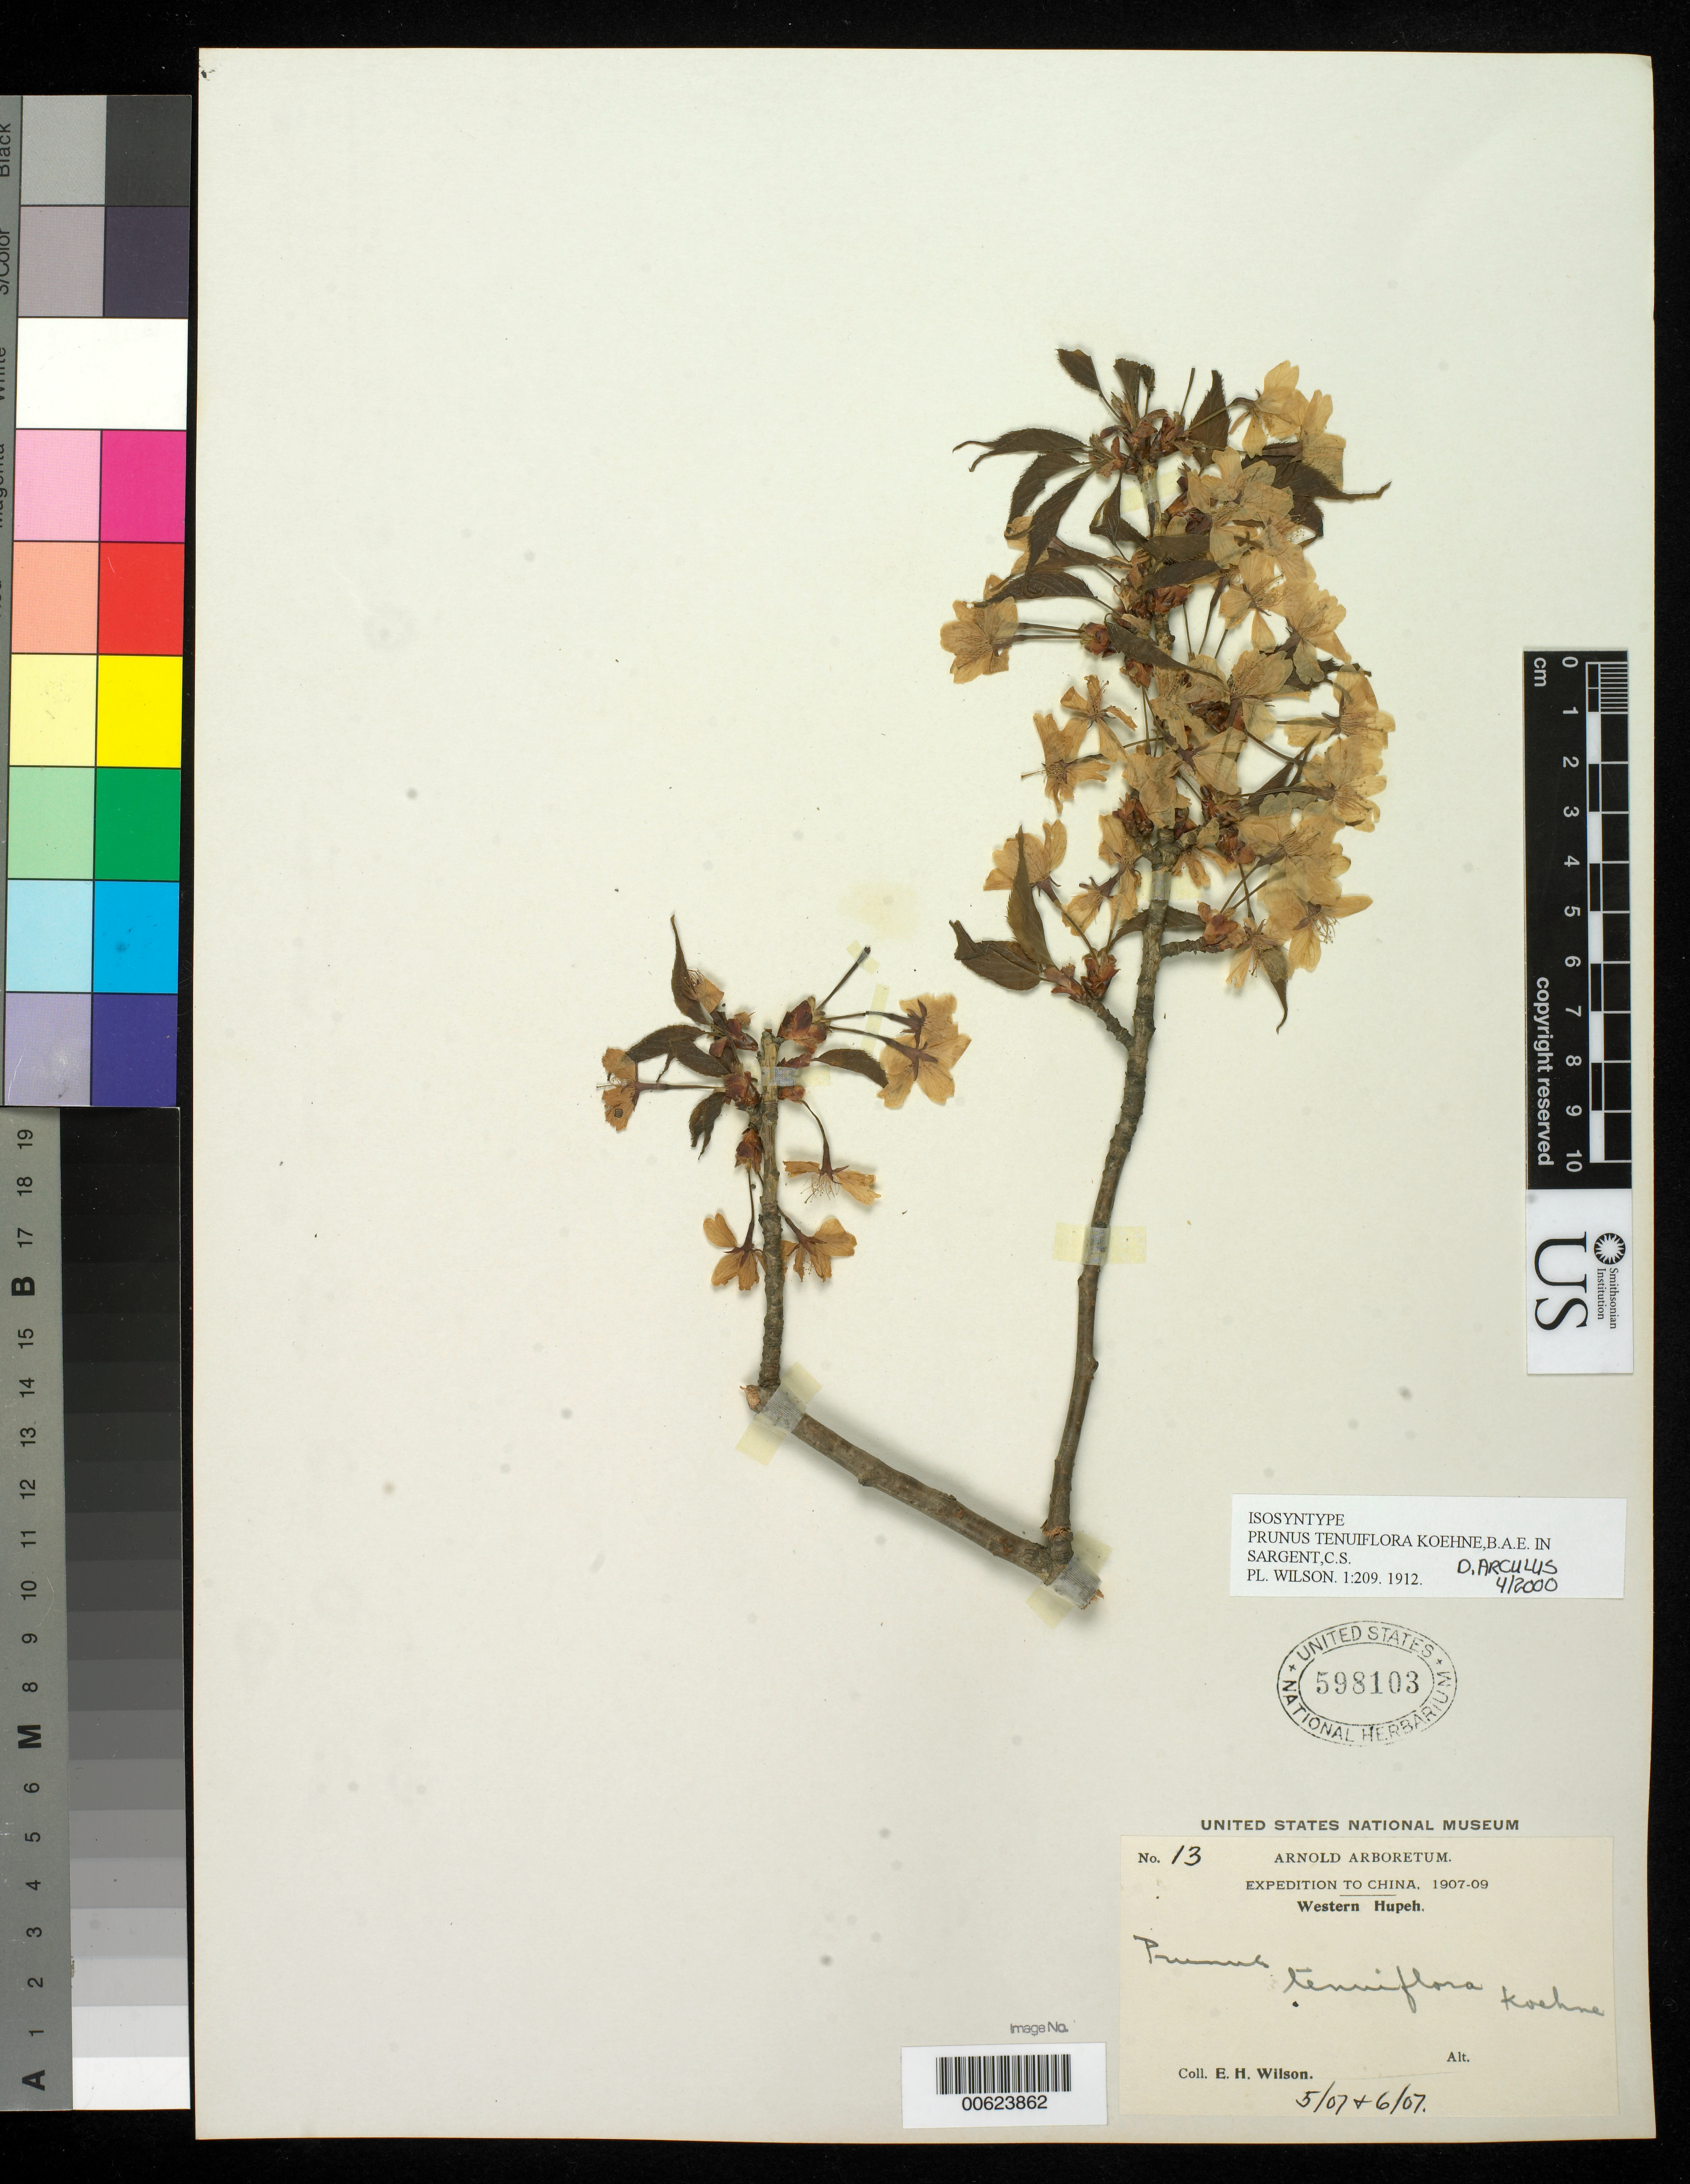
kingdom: Plantae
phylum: Tracheophyta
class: Magnoliopsida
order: Rosales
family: Rosaceae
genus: Prunus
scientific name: Prunus tenuiflora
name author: Koehne in Sarg.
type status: Isosyntype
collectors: E. H. Wilson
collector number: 13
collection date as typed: May 1907 and -- Jun 1907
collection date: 1907-05,1907-06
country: China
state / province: Hubei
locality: Western Hupeh.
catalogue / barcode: US 598103